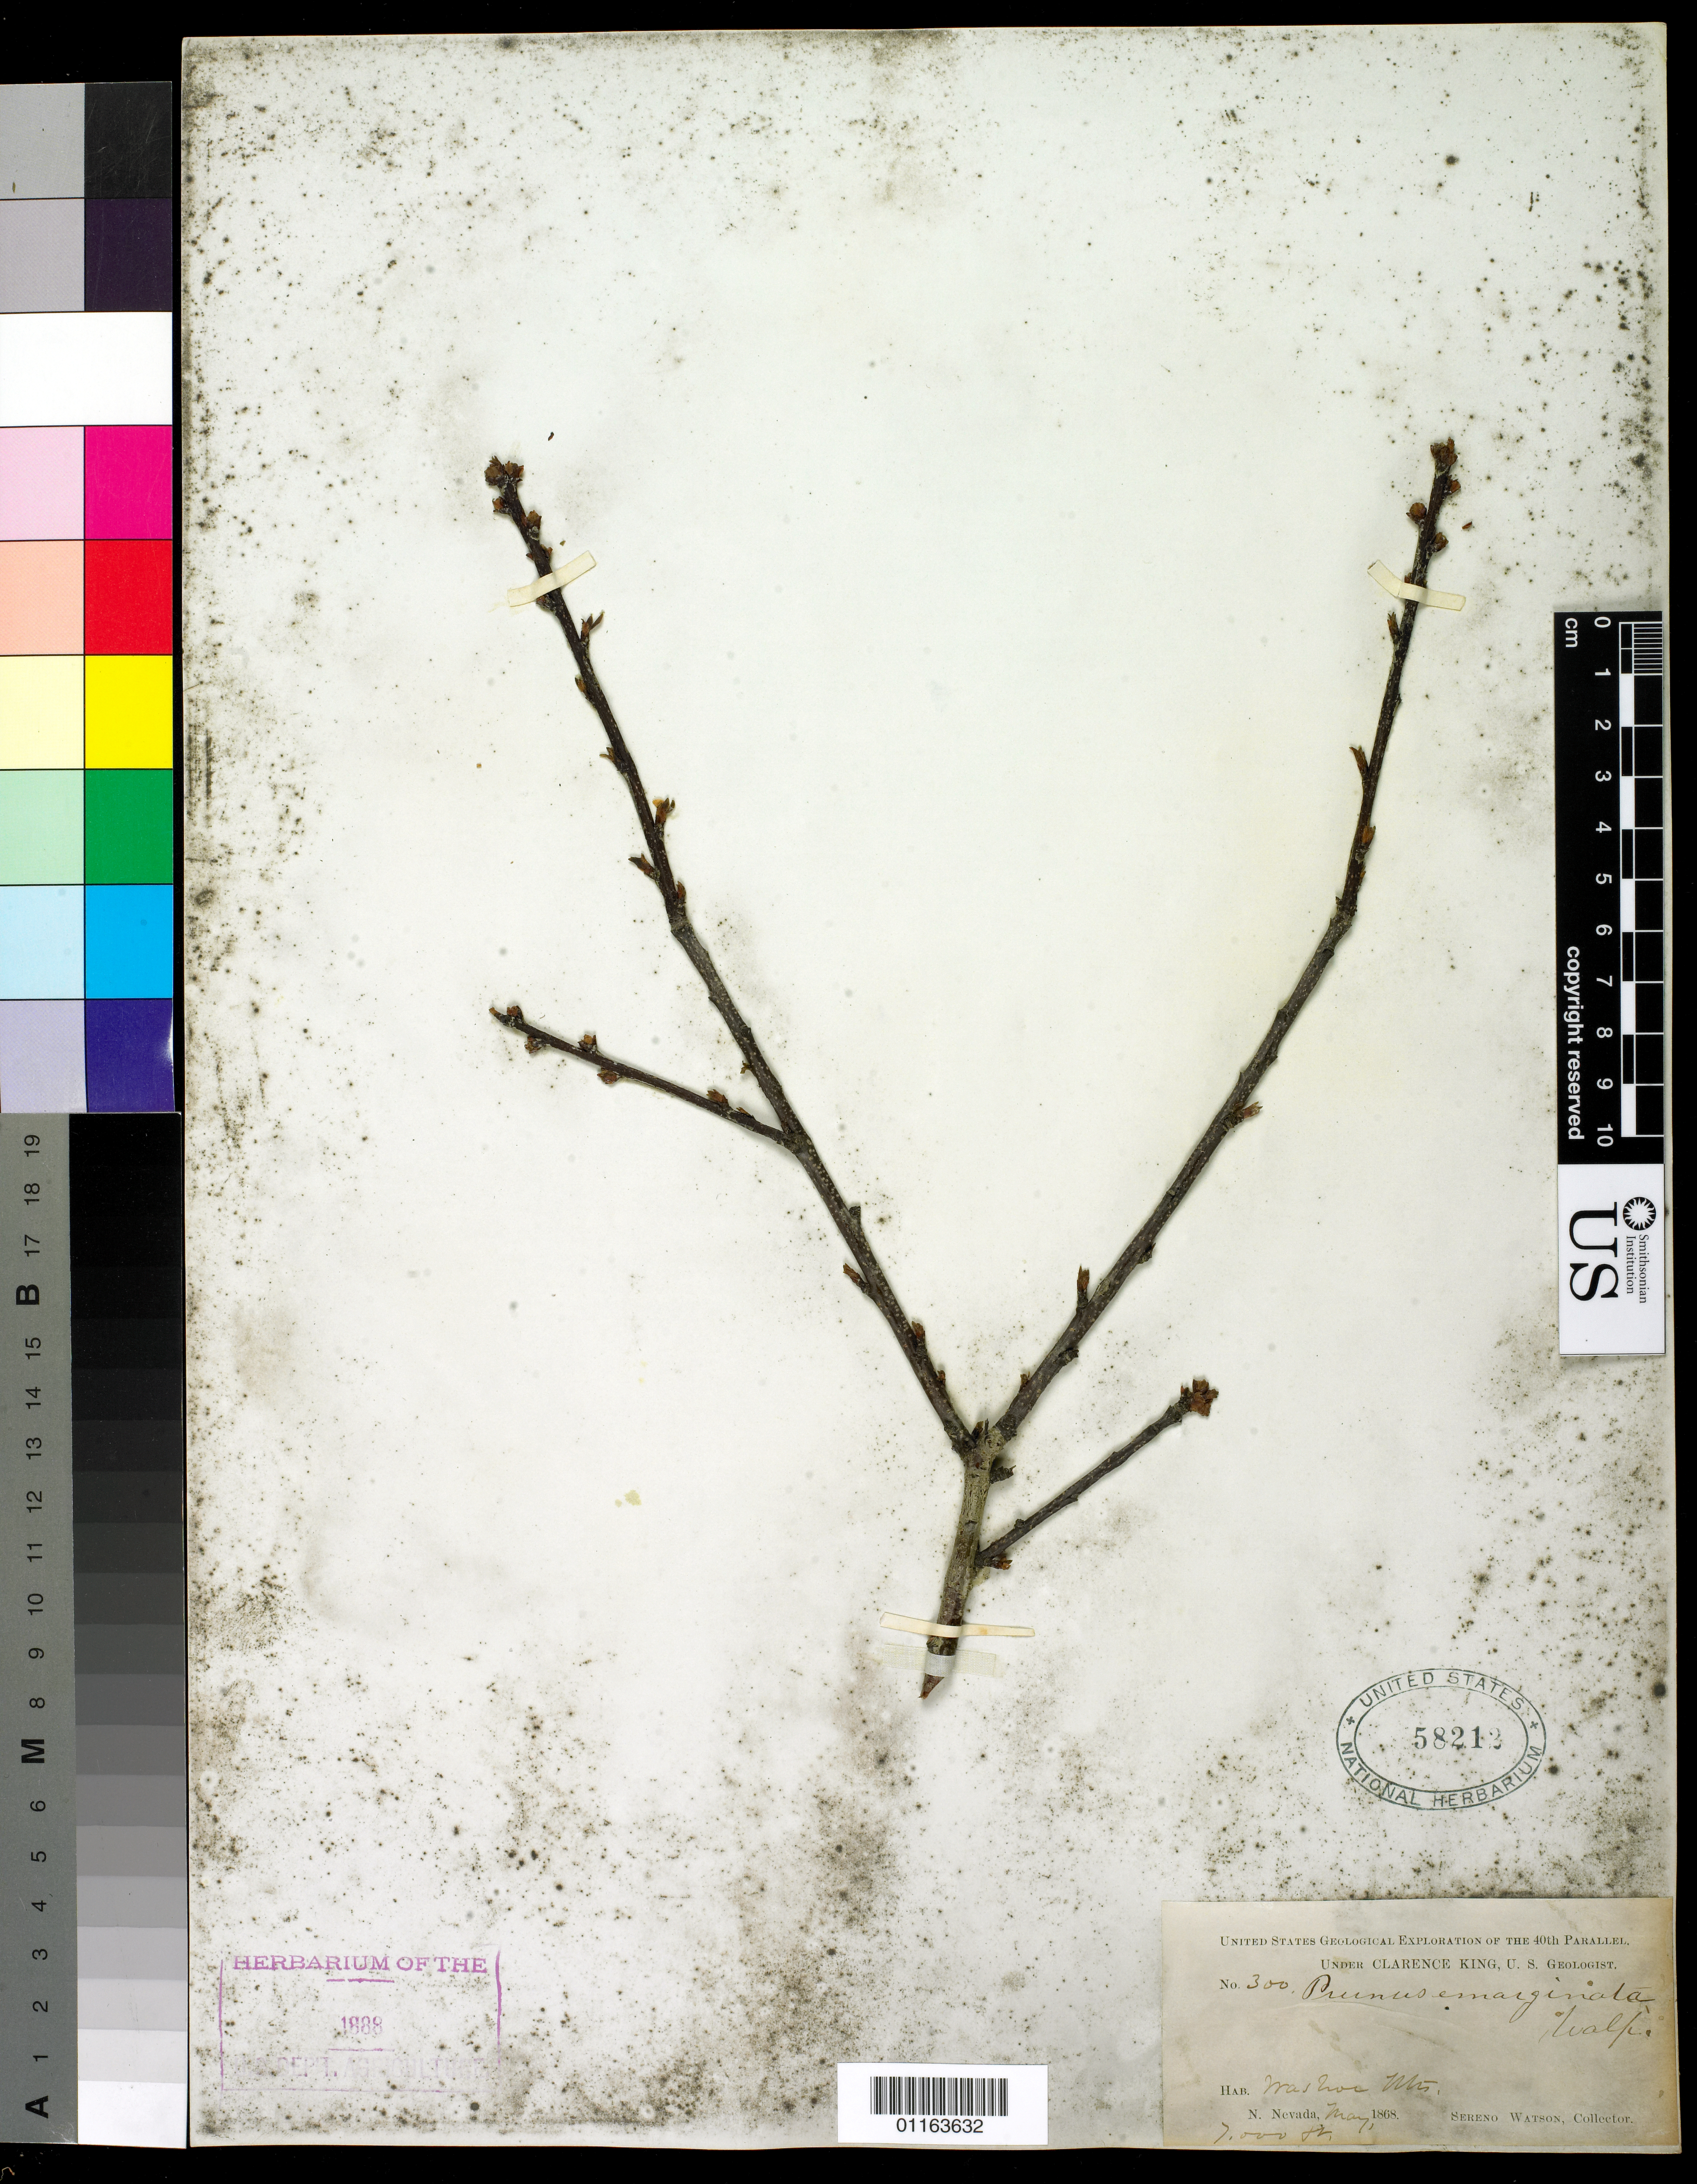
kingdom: Plantae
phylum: Tracheophyta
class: Magnoliopsida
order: Rosales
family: Rosaceae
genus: Prunus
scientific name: Prunus emarginata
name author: (Douglas ex Hook.) Eaton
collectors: S. Watson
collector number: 300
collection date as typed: May 1868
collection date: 1868-05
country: United States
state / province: Nevada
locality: Washoe Mts., N. Nevada.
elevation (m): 2134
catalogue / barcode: US 58212